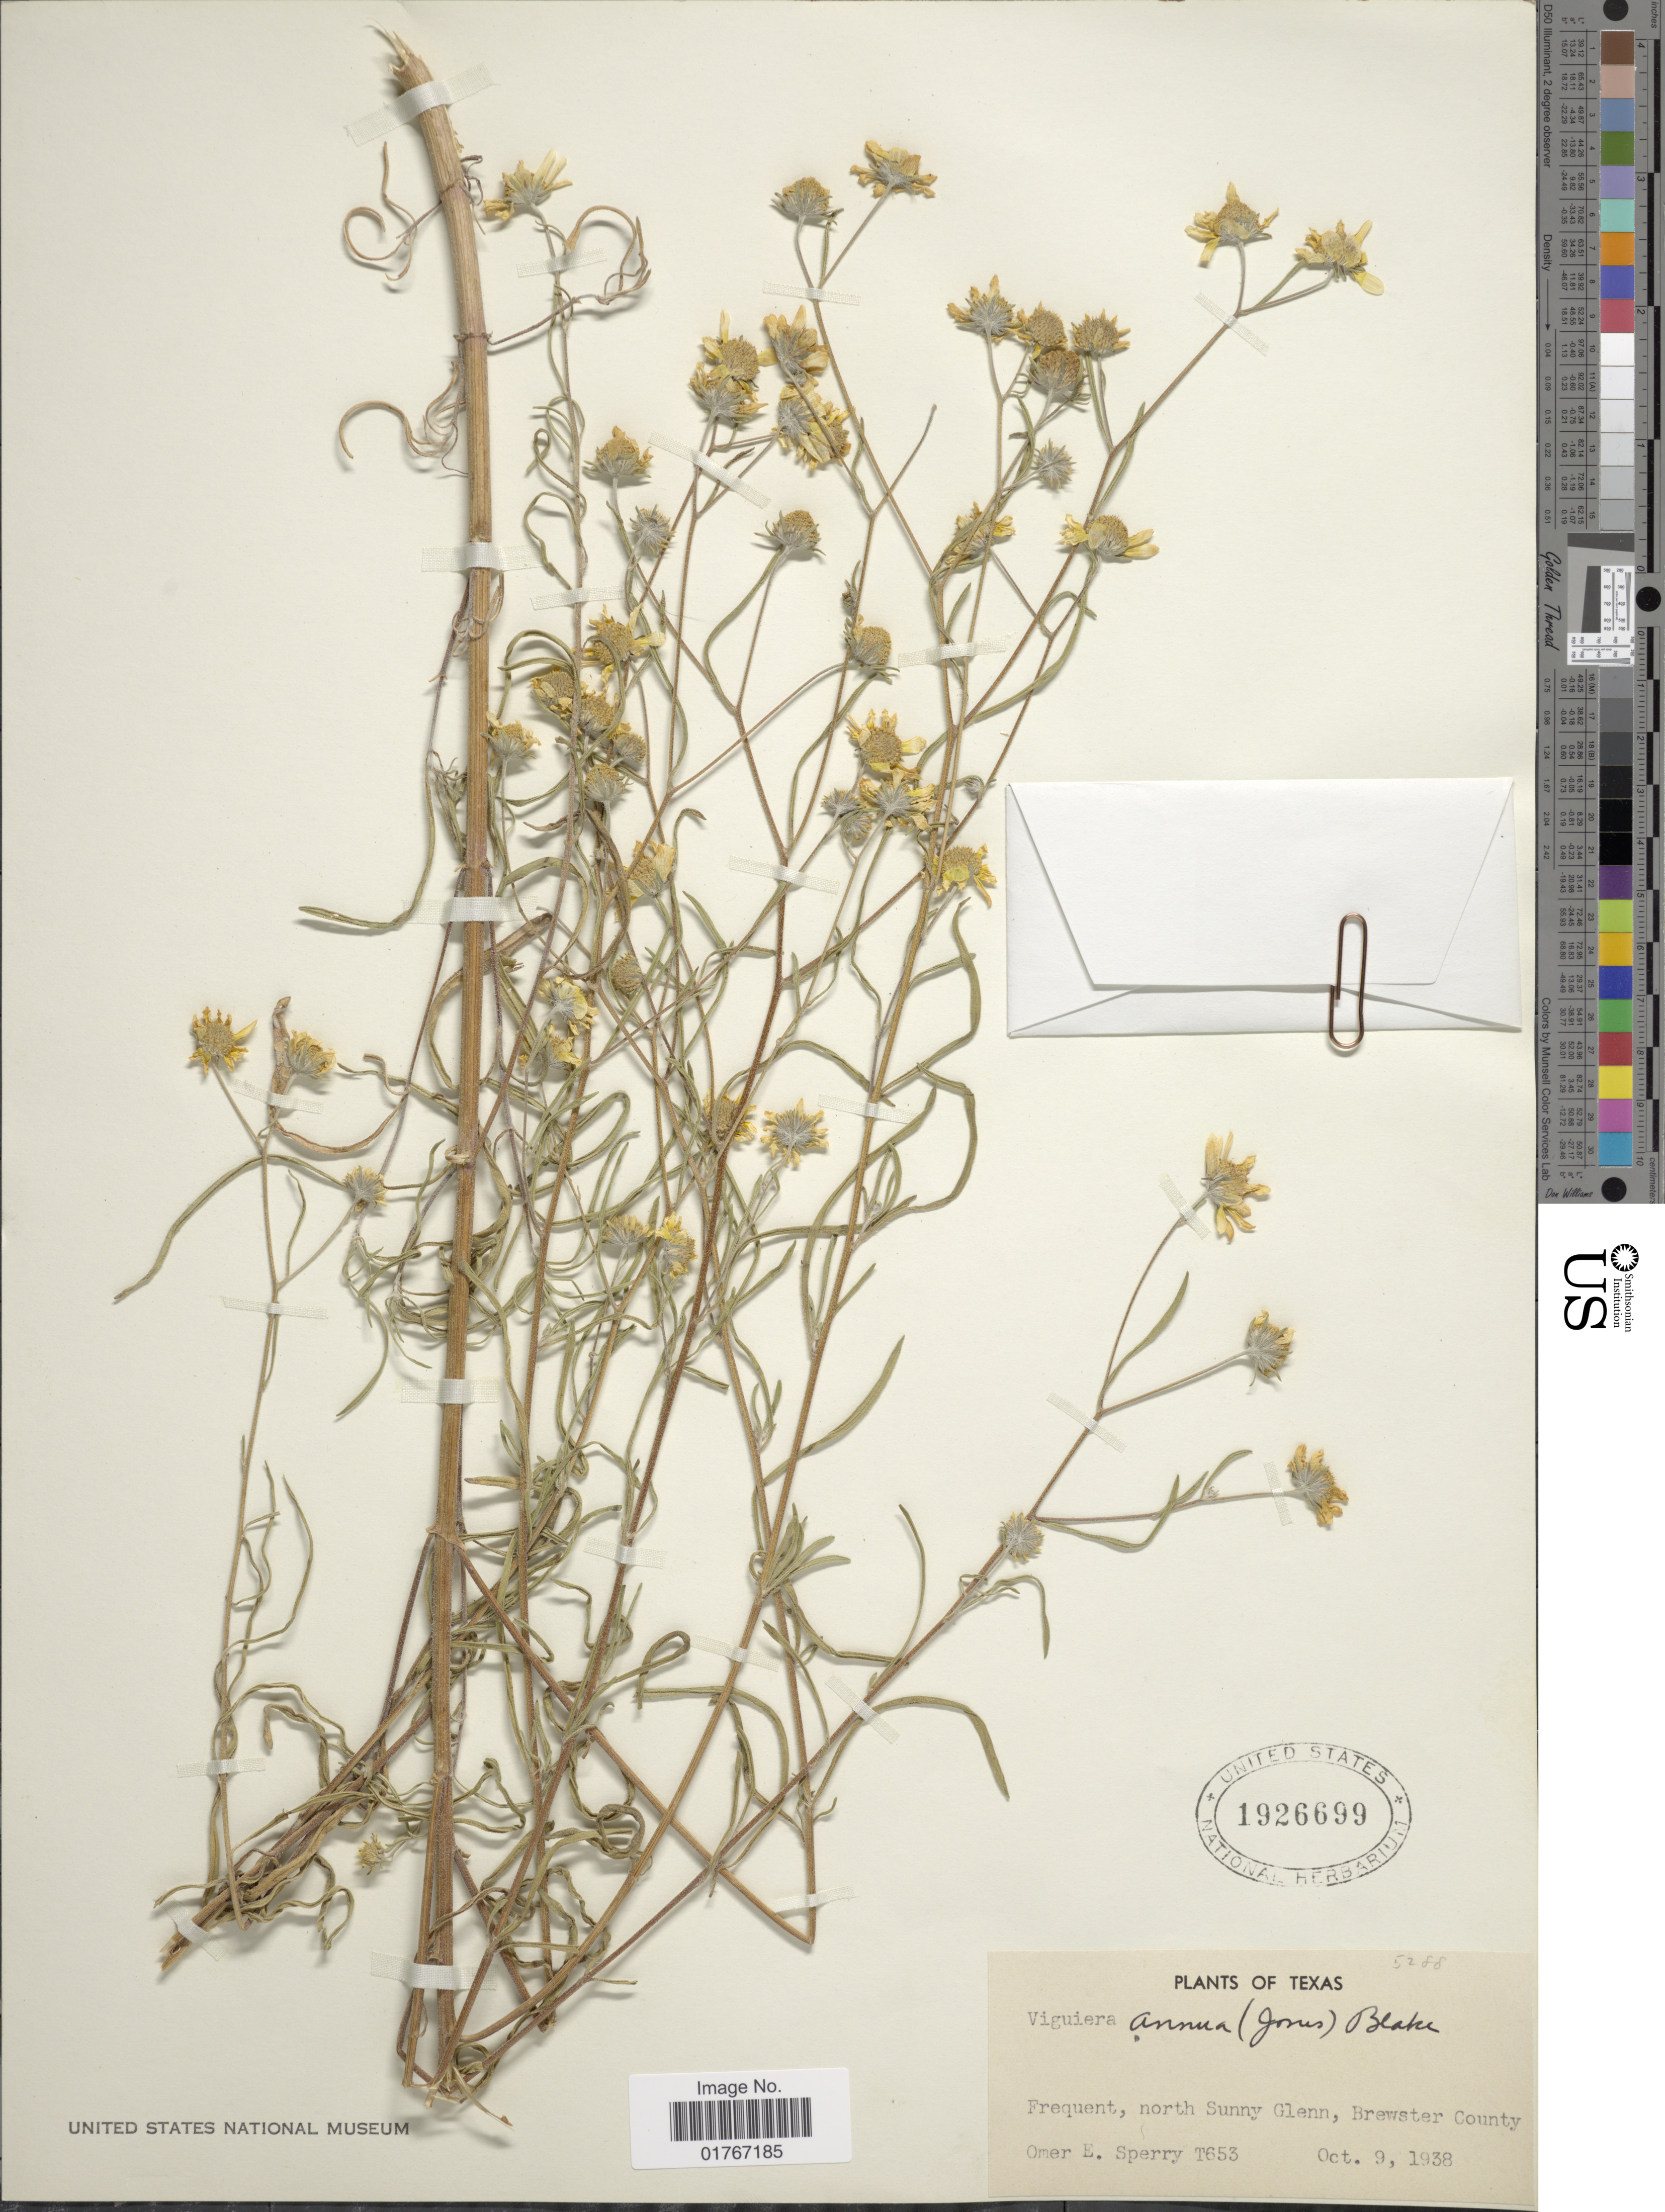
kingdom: Plantae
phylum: Tracheophyta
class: Magnoliopsida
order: Asterales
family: Asteraceae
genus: Heliomeris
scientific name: Heliomeris annua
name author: (M.E. Jones) Cockerell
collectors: O. E. Sperry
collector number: T653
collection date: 1938-10-09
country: United States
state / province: Texas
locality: Frequent, north Sunny Glenn, Brewster County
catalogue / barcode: US 1926699